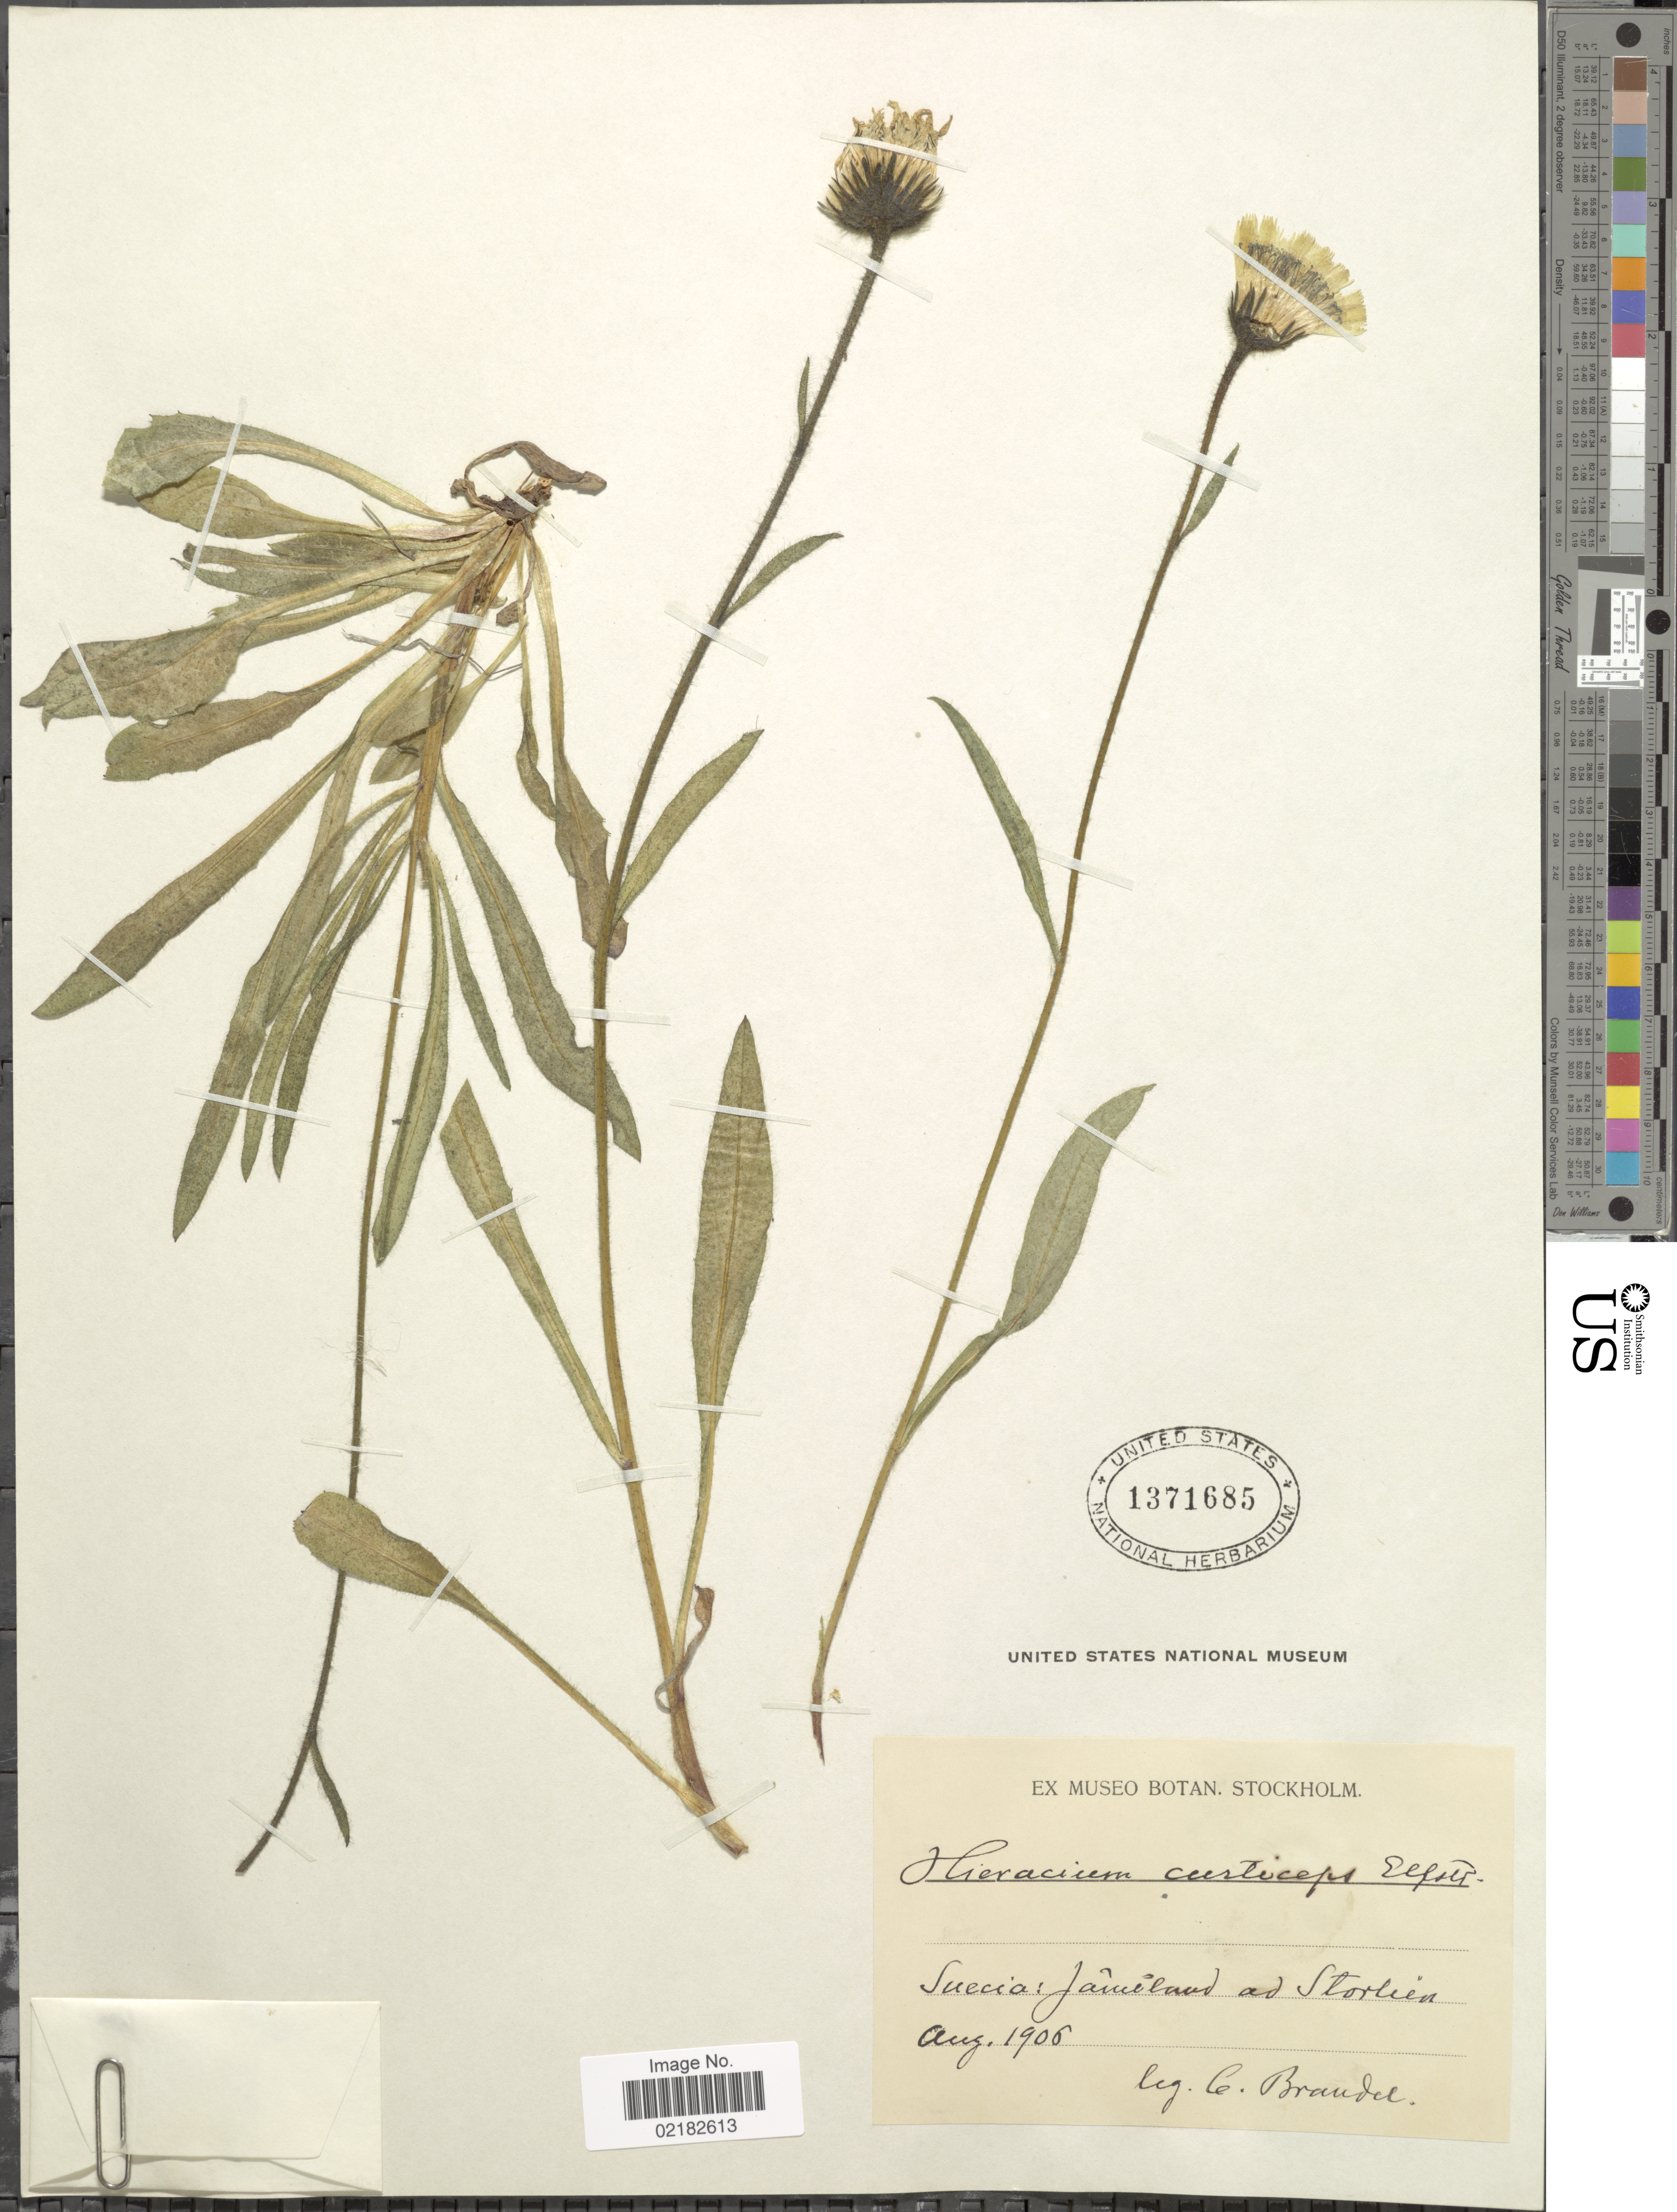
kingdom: Plantae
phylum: Tracheophyta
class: Magnoliopsida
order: Asterales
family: Asteraceae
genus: Hieracium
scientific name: Hieracium repandulare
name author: Druce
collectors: C. Brandel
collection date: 1906-08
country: Sweden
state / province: Jämtland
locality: Suecia, Jamtland ad Storlien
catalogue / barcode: US 1371685